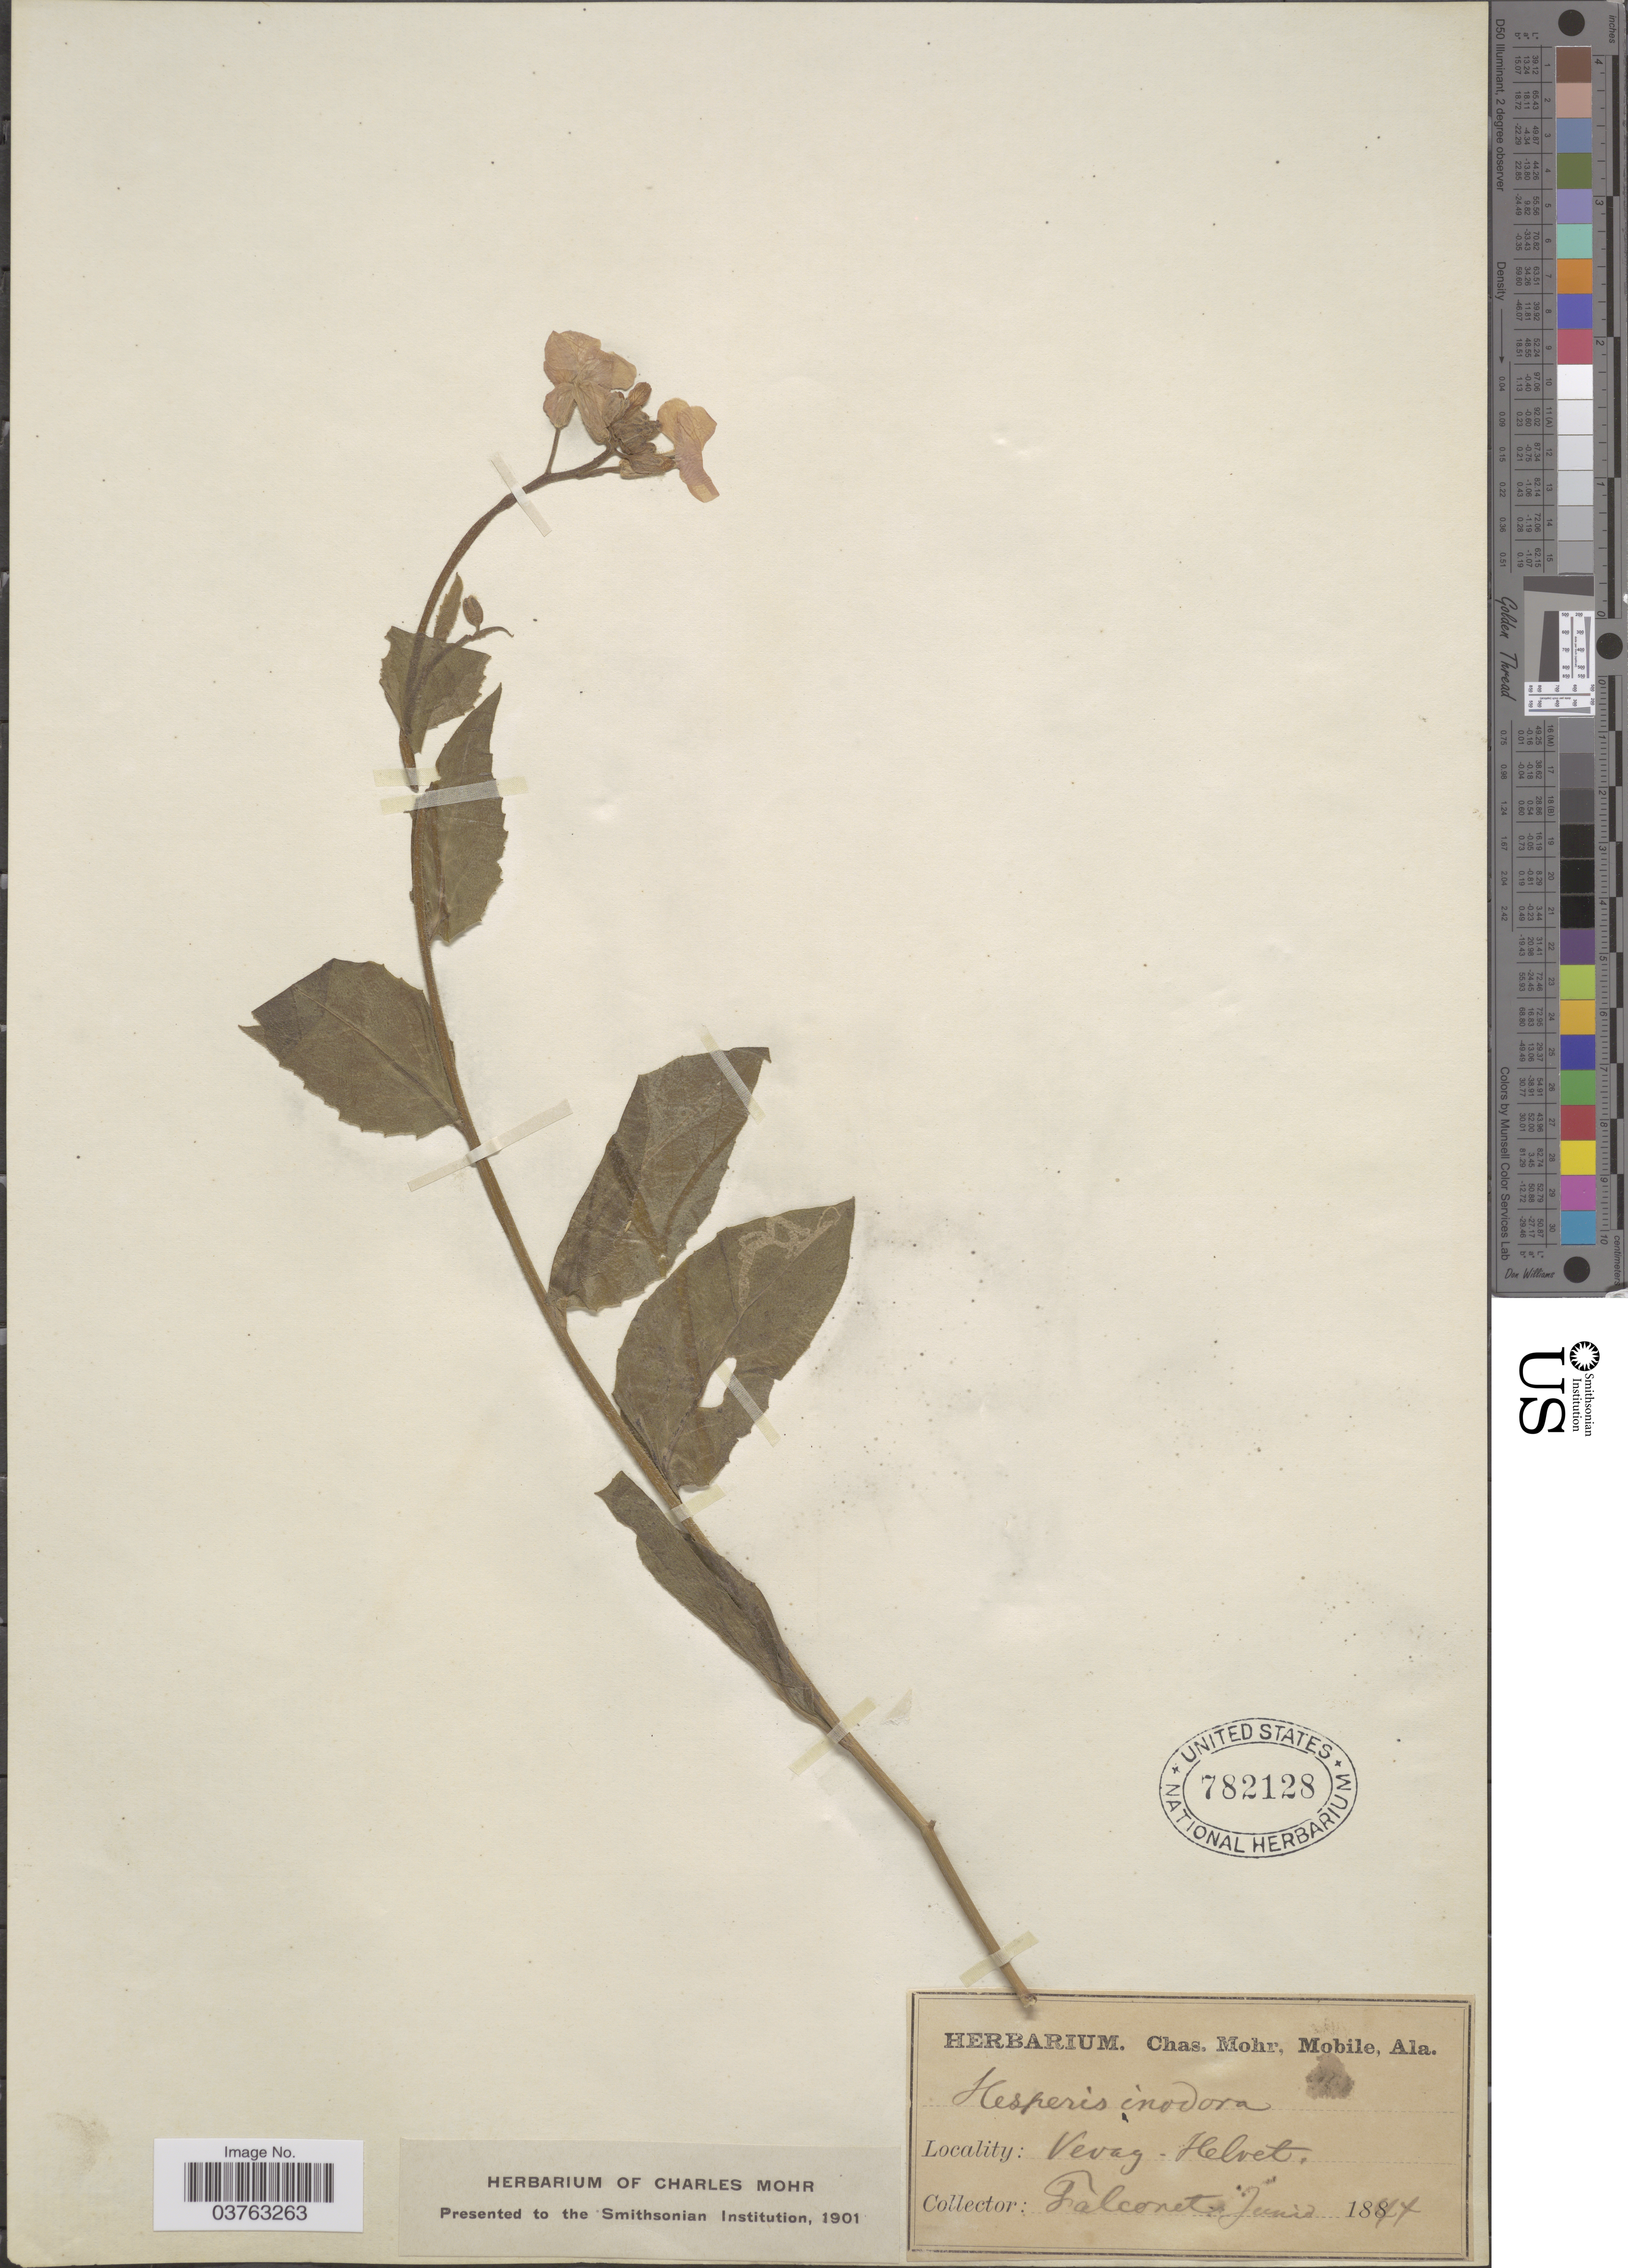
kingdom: Plantae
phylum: Tracheophyta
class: Magnoliopsida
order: Brassicales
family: Brassicaceae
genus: Hesperis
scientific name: Hesperis inodora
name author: L.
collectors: Falconet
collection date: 1844-06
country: Switzerland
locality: Vevey - Helvat.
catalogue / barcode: US 782128